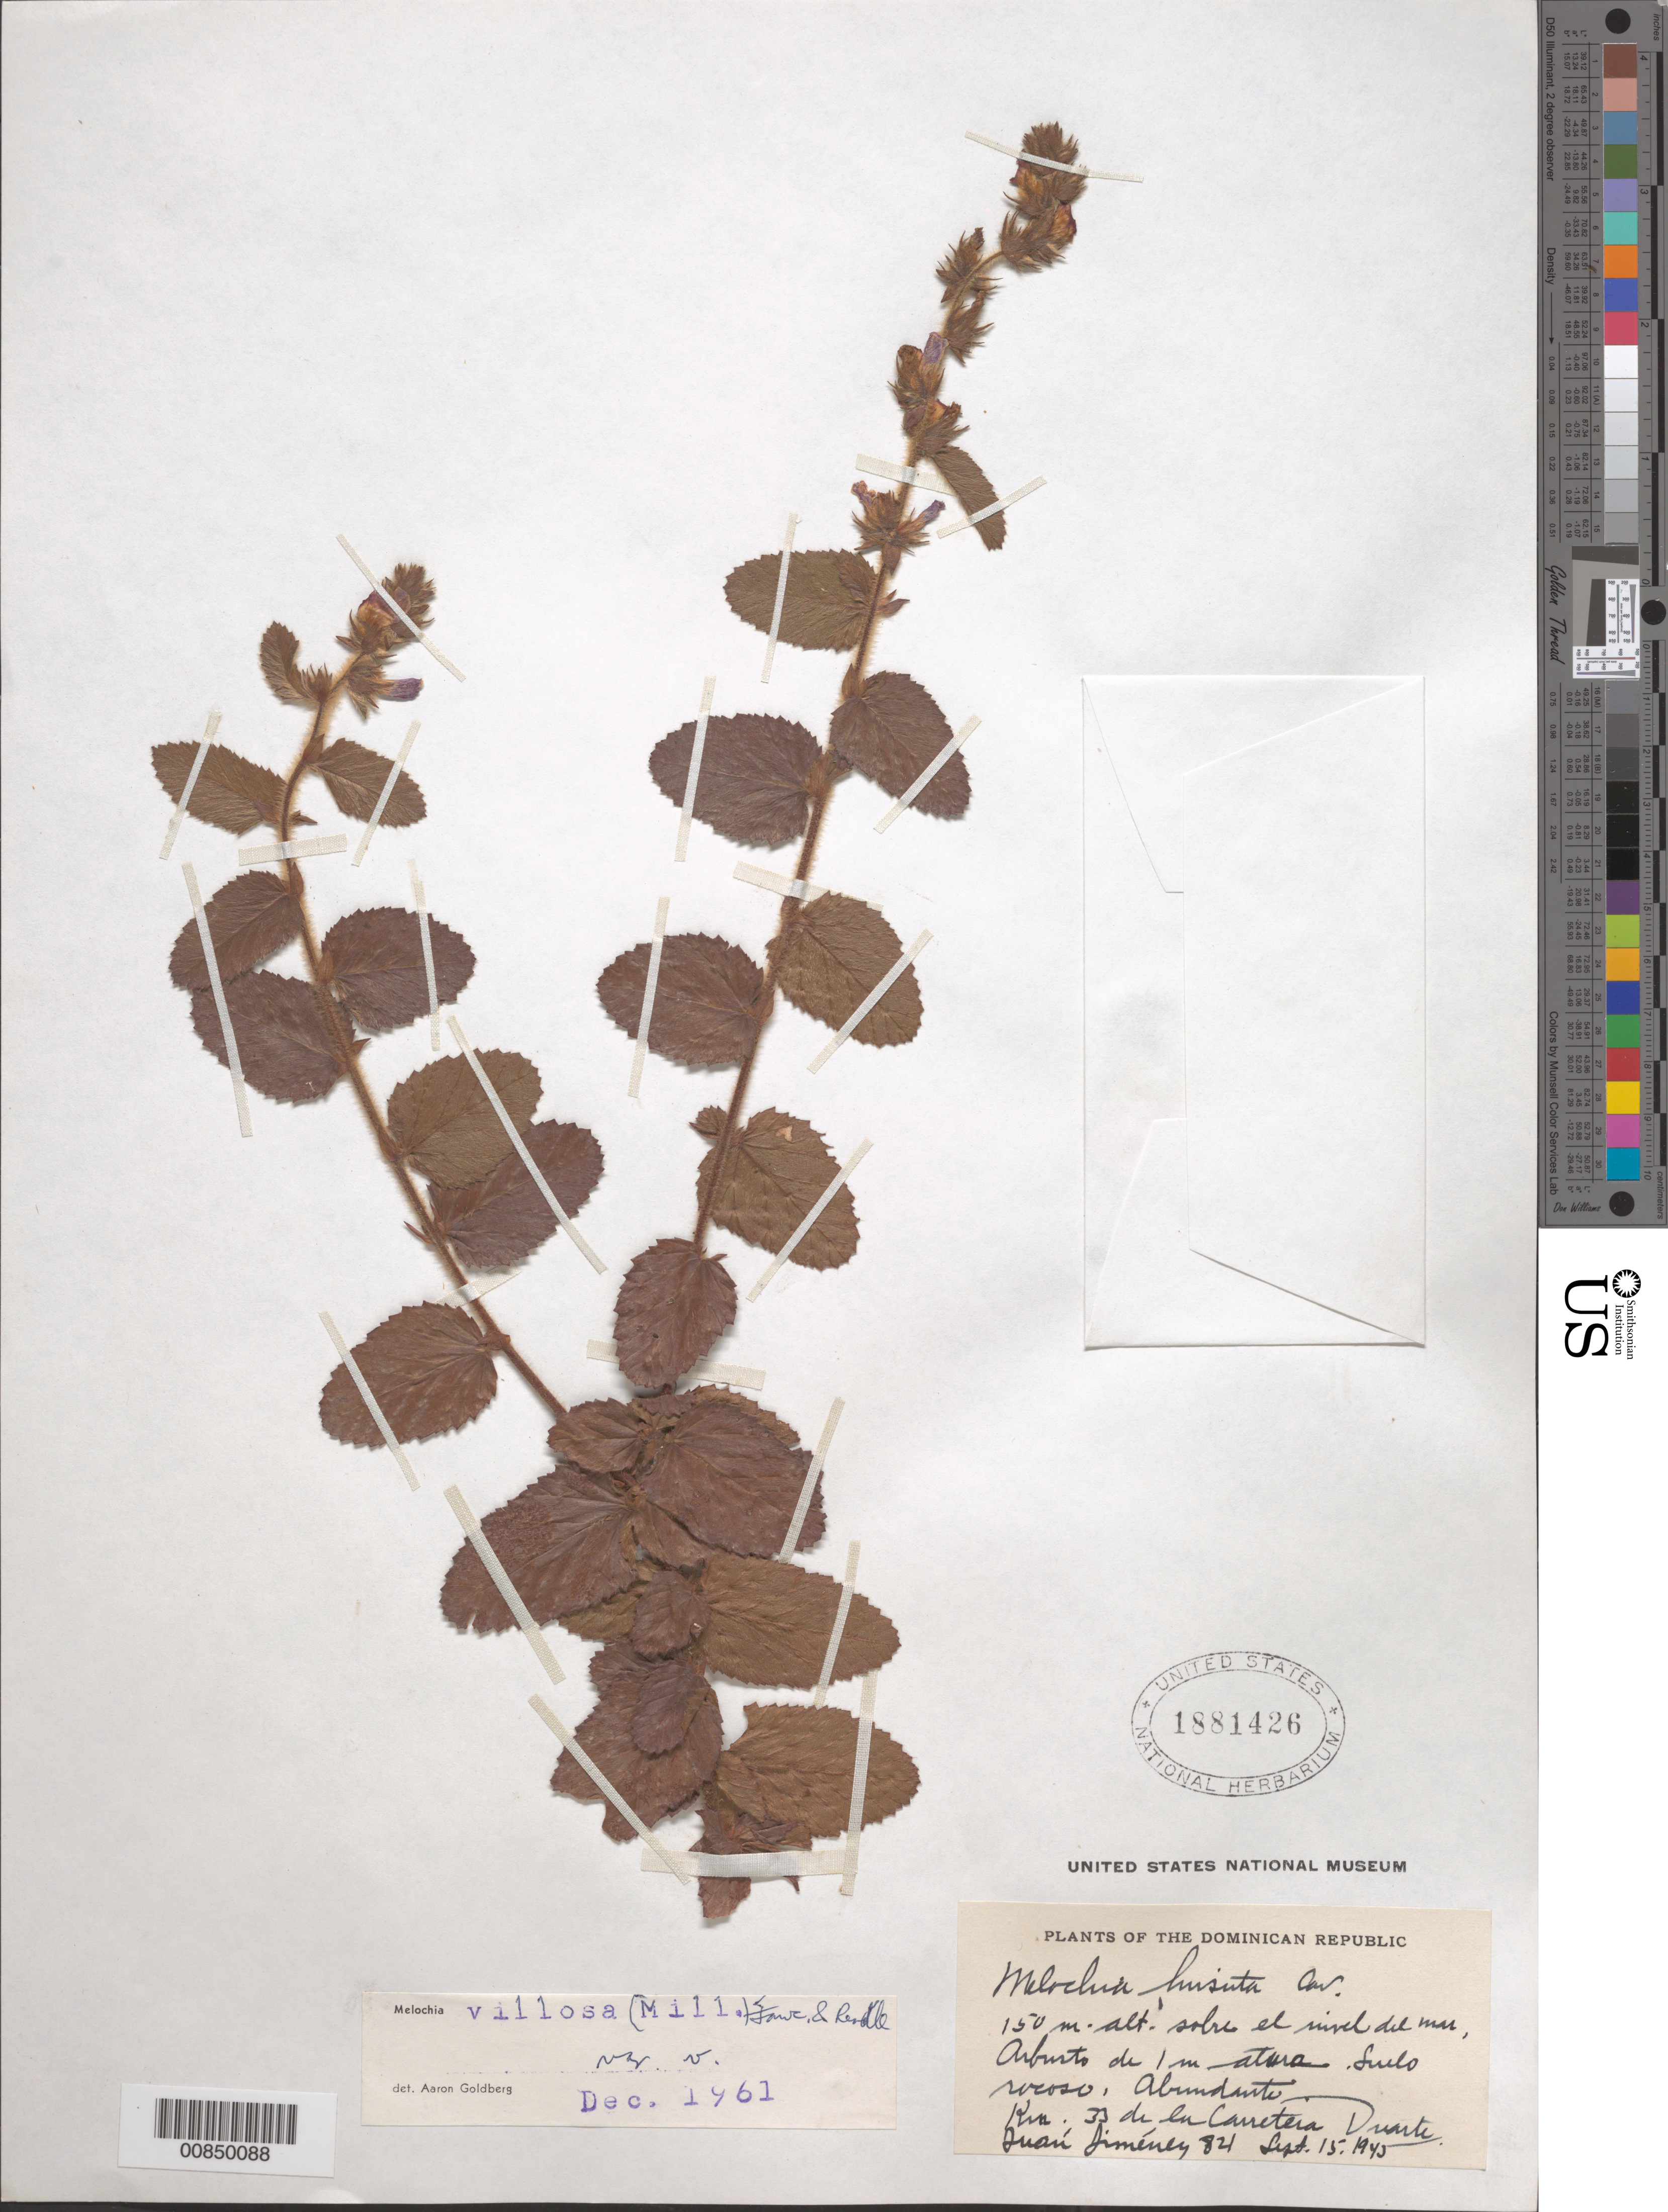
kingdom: Plantae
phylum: Tracheophyta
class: Magnoliopsida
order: Malvales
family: Malvaceae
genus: Melochia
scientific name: Melochia spicata var. spicata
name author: (L.) Fryxell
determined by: Dorr, L. J., (BOT), Smithsonian Institution - National Museum of Natural History (UNITED STATES)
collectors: J. J. Jiménez Almonte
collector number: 821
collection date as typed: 15 Sep 1945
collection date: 1945-09-15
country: Dominican Republic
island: Hispaniola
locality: Km. 33 de la Carretera Duarte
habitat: Sobre el nivel del mar, suelo rocoso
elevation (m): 150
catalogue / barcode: US 1881426